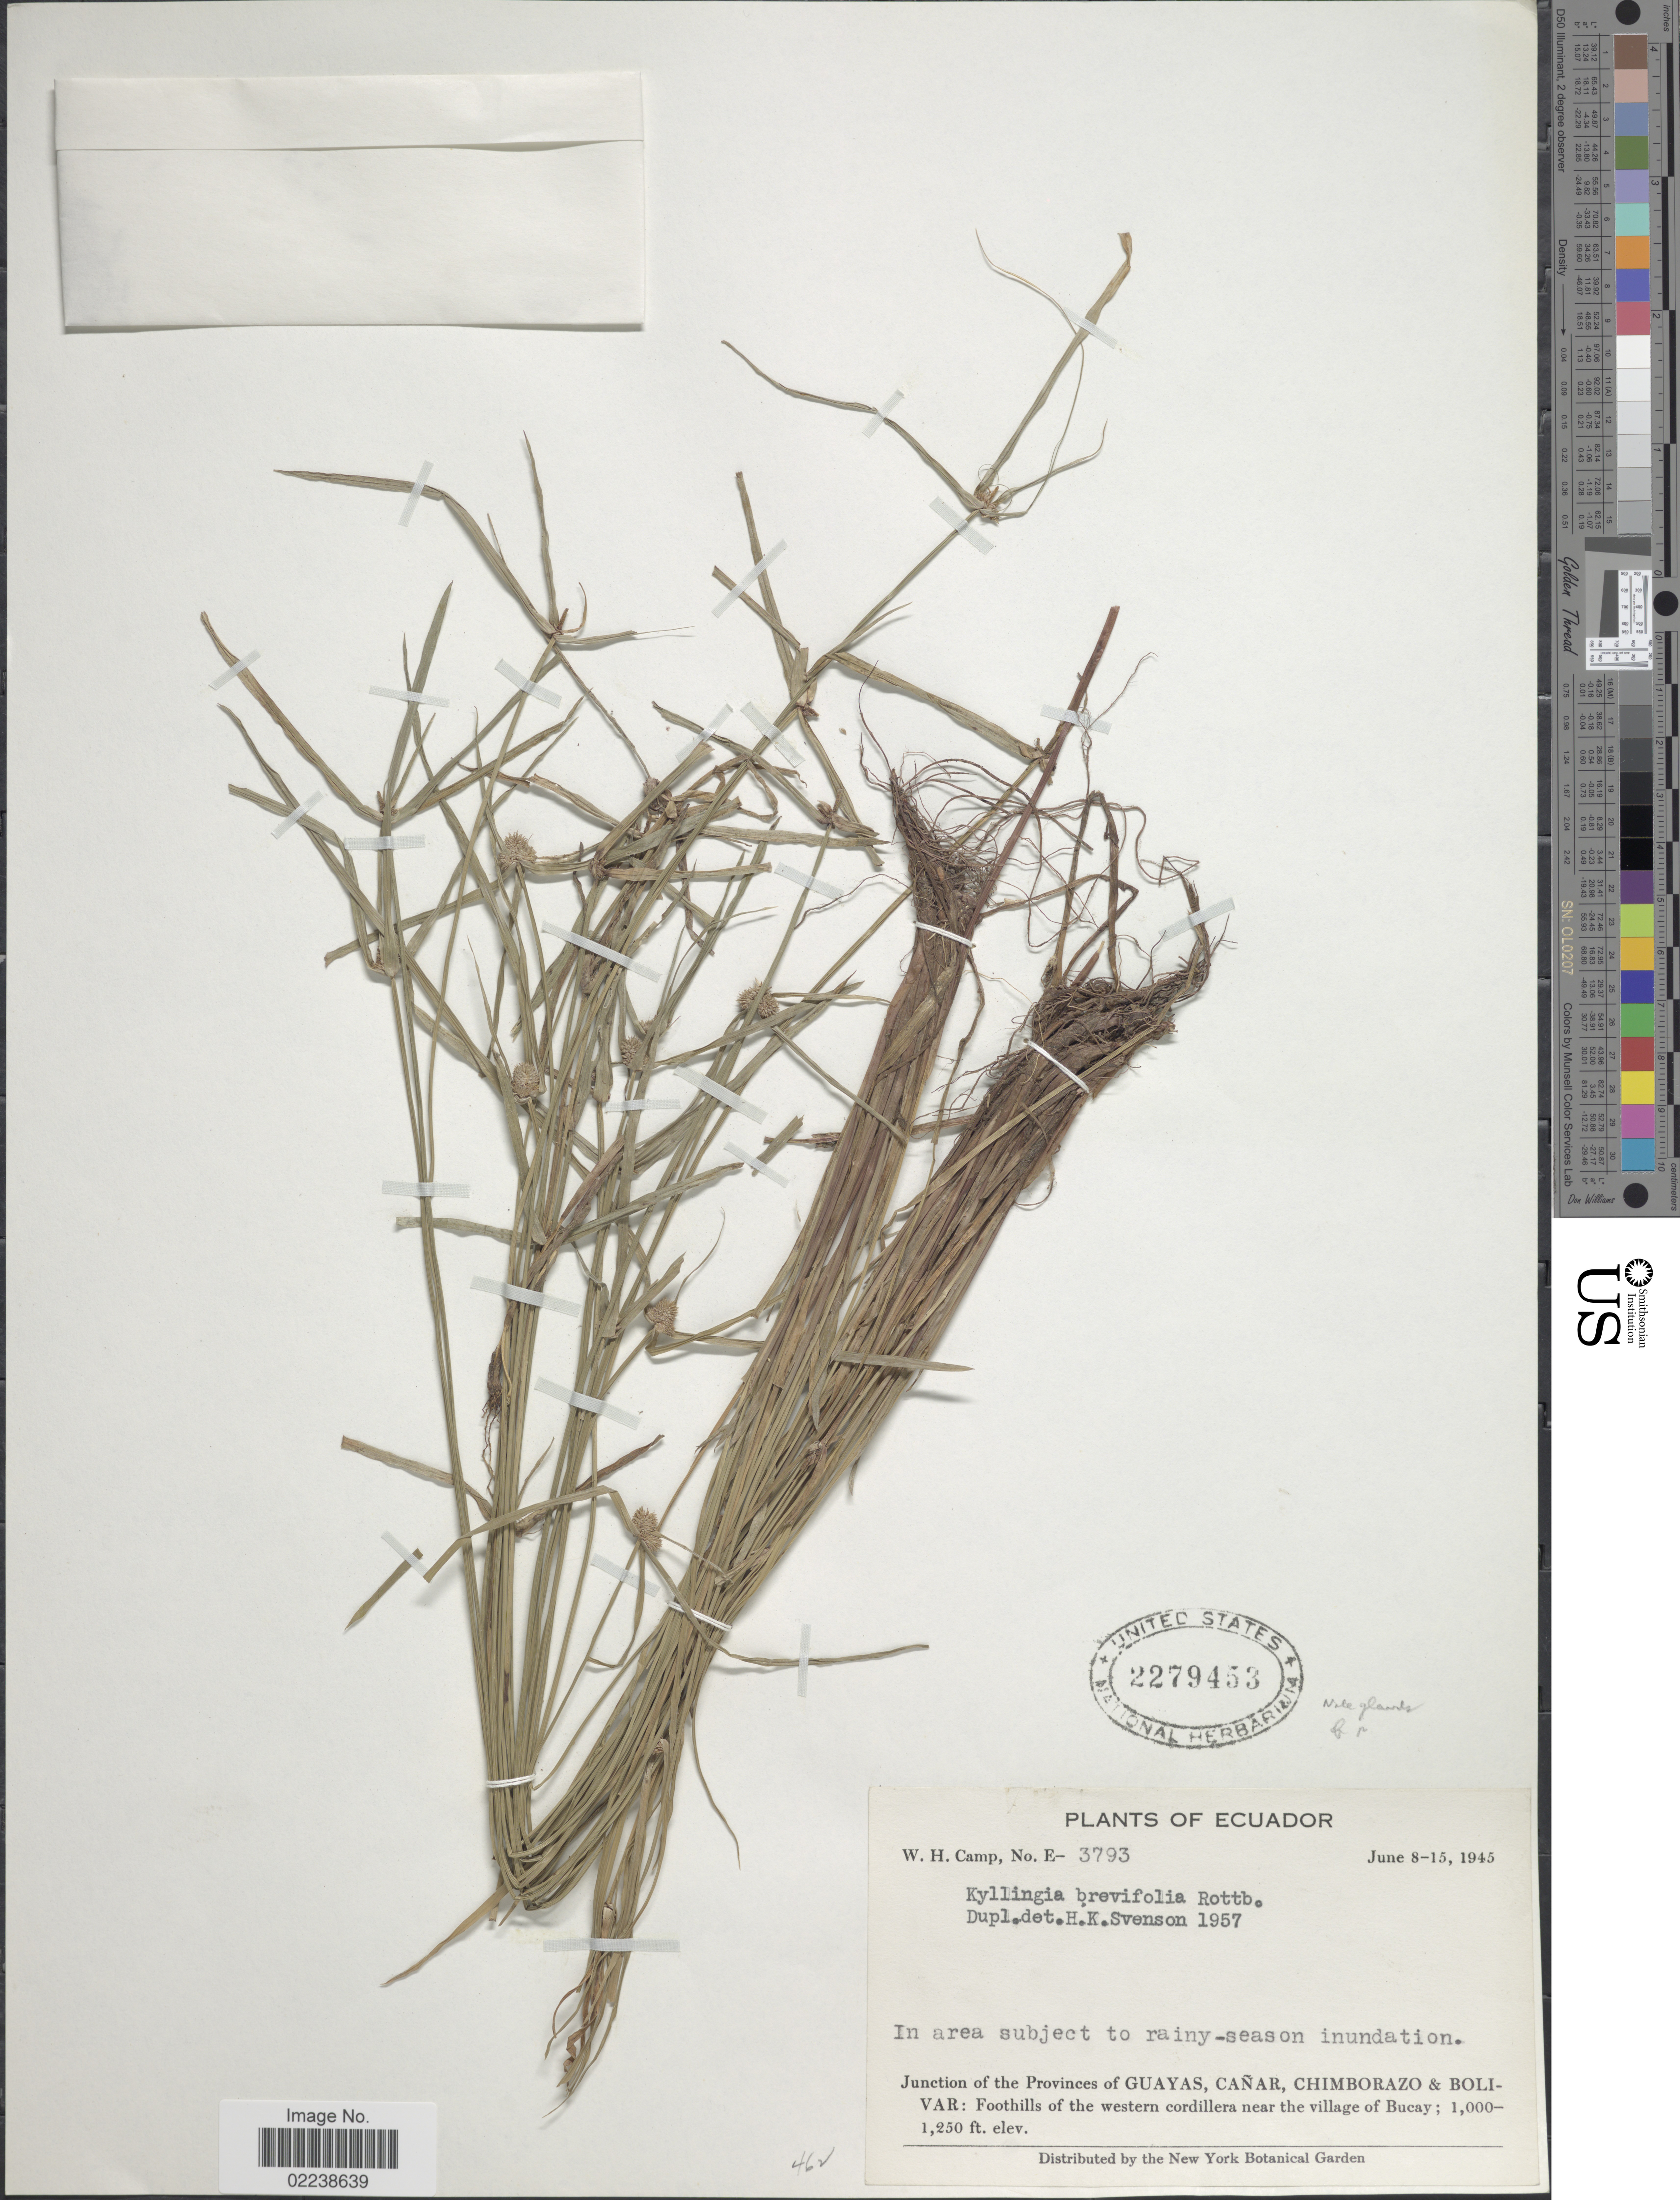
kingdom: Plantae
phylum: Tracheophyta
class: Liliopsida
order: Poales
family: Cyperaceae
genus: Cyperus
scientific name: Cyperus hortensis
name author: (Salzm. ex Steud.) Dorr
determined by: Strong, Mark T., (BOT), Smithsonian Institution - National Museum of Natural History (UNITED STATES)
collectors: W. H. Camp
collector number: E-3793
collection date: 1945-06-08/1945-06-15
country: Ecuador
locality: In area subject to rainy-season inundation. Junction of the Provinces of Guayas, Canar, Chimborazo & Bolivar: Foothills of the western cordillera near the village of Bucay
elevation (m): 305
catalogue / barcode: US 2279453